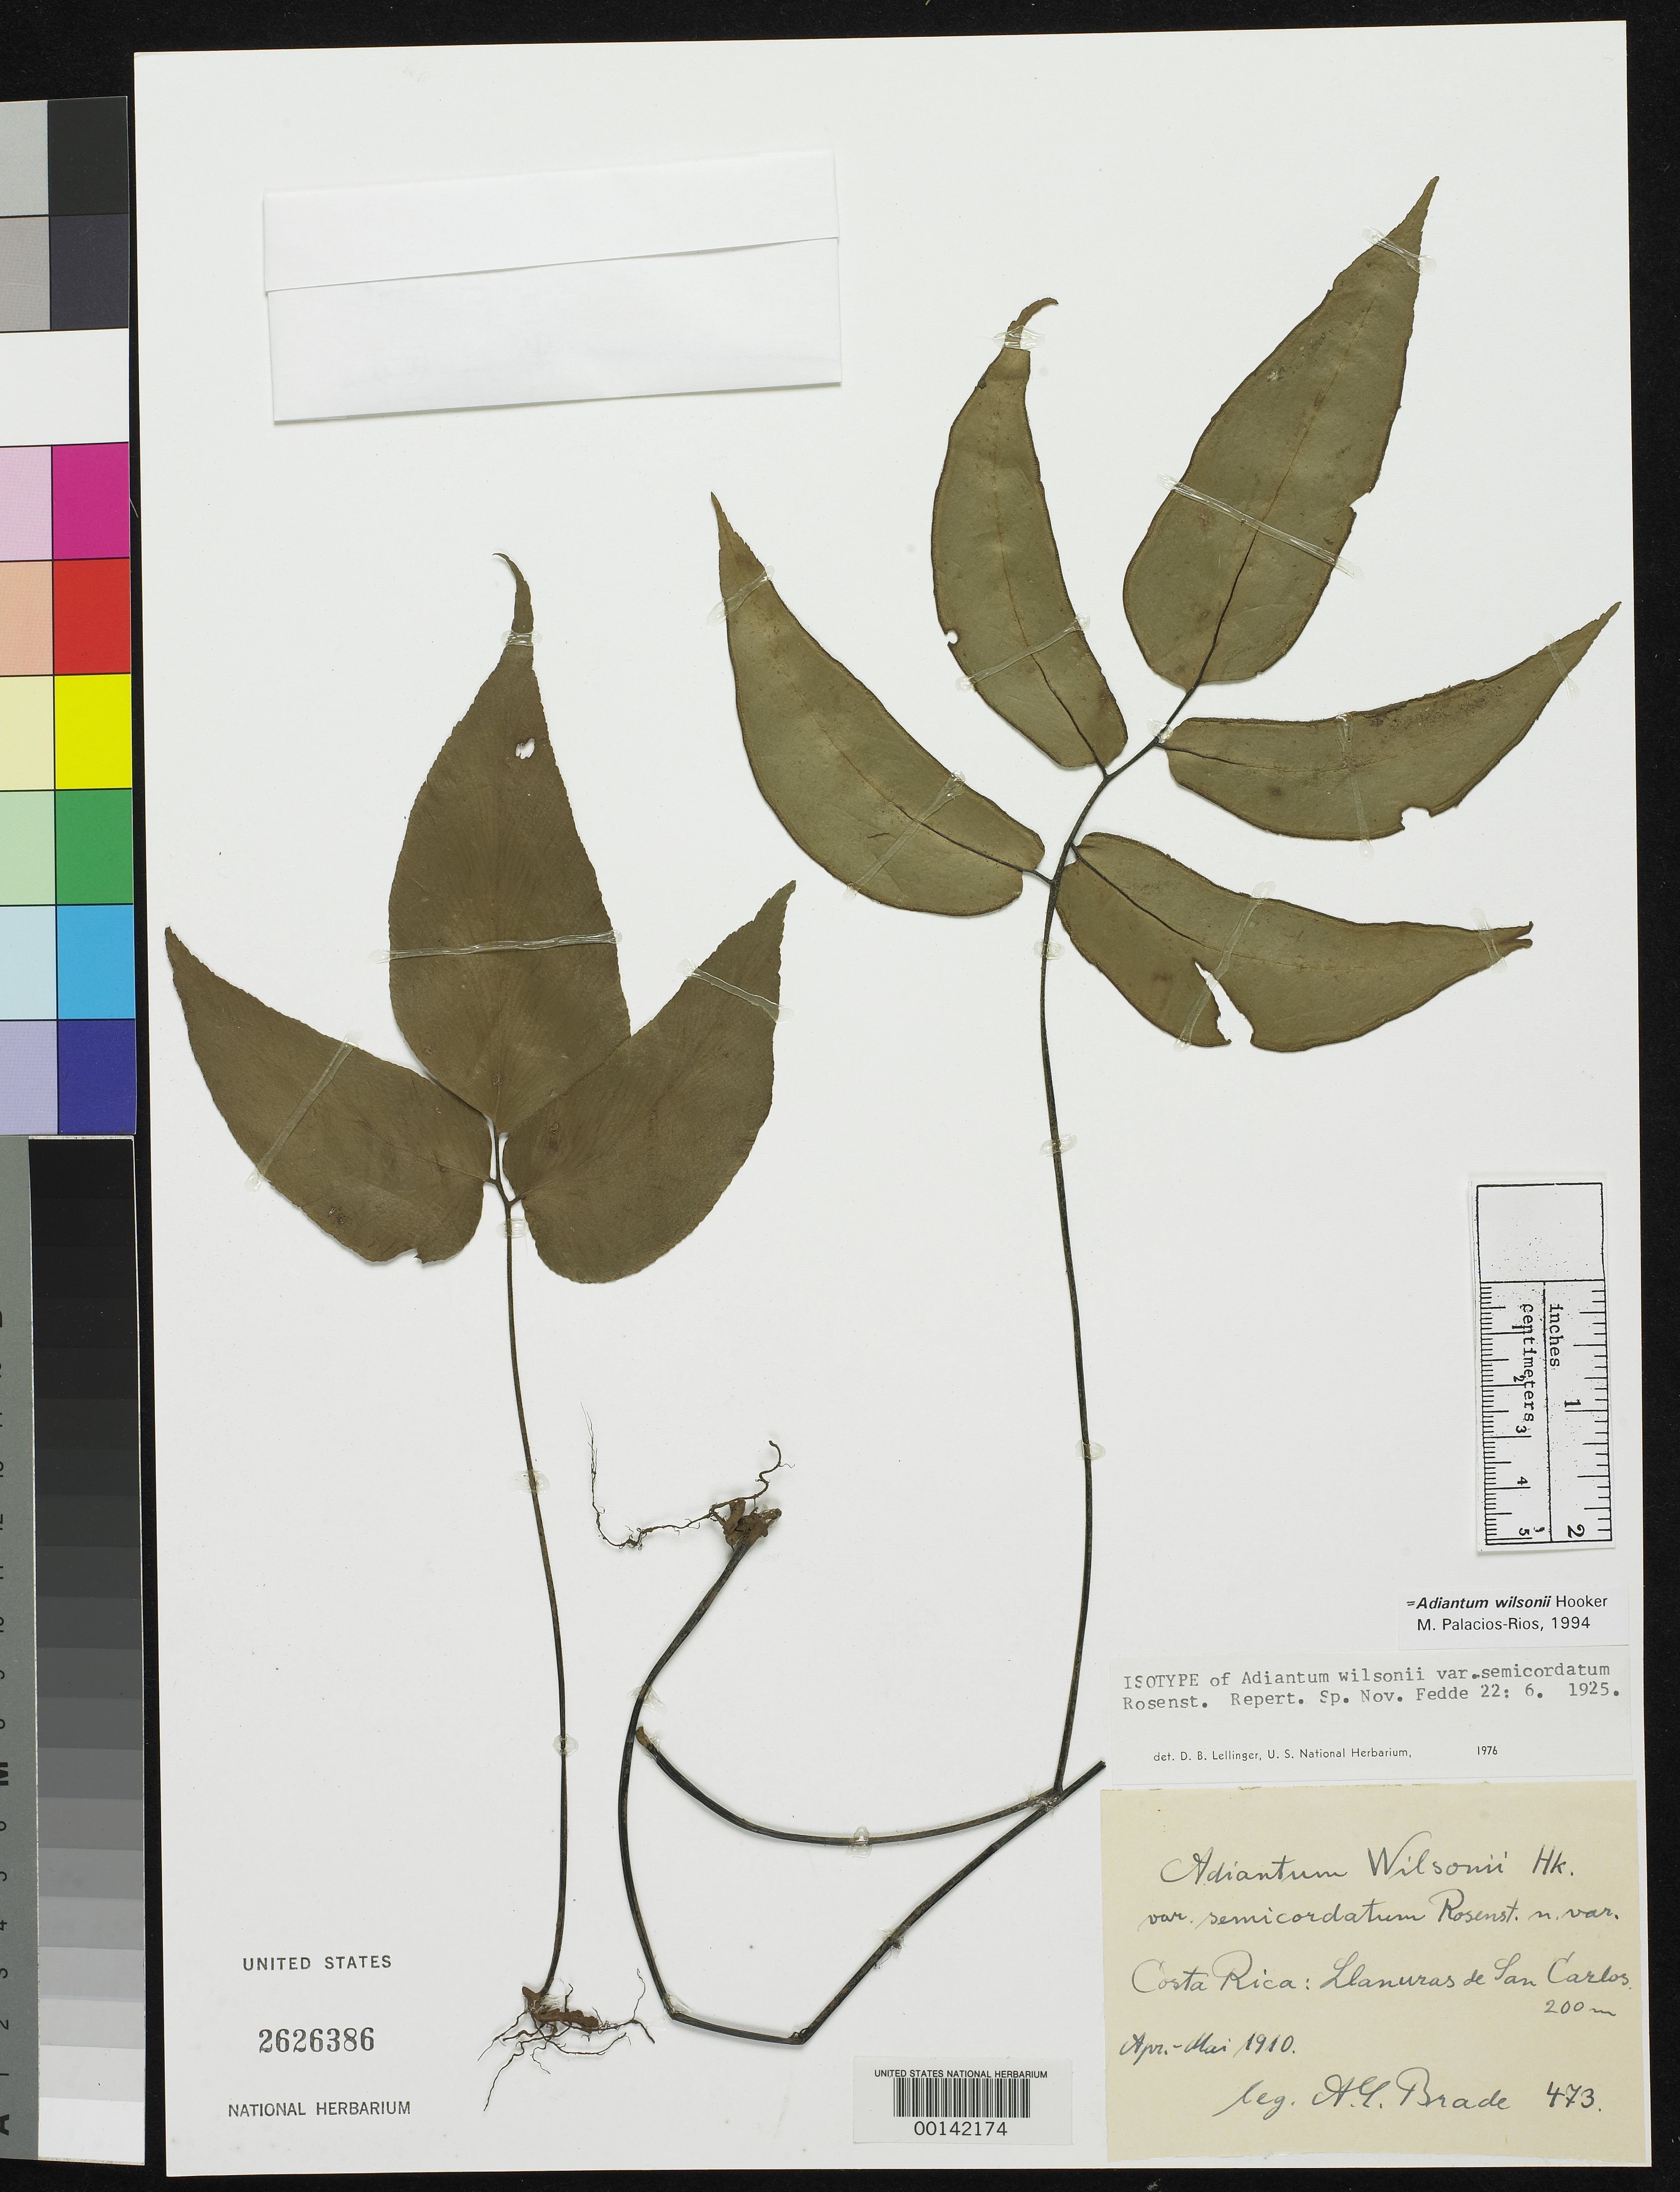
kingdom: Plantae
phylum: Tracheophyta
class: Polypodiopsida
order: Polypodiales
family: Pteridaceae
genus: Adiantum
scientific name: Adiantum wilsonii var. semicordatum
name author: Rosenst.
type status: Isotype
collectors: A. Brade & A. C. Brade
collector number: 473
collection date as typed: Apr 1910 to -- May 1910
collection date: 1910-04/1910-05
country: Costa Rica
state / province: Alajuela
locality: Llanuras de San Carlos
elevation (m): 200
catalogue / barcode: US 2626386